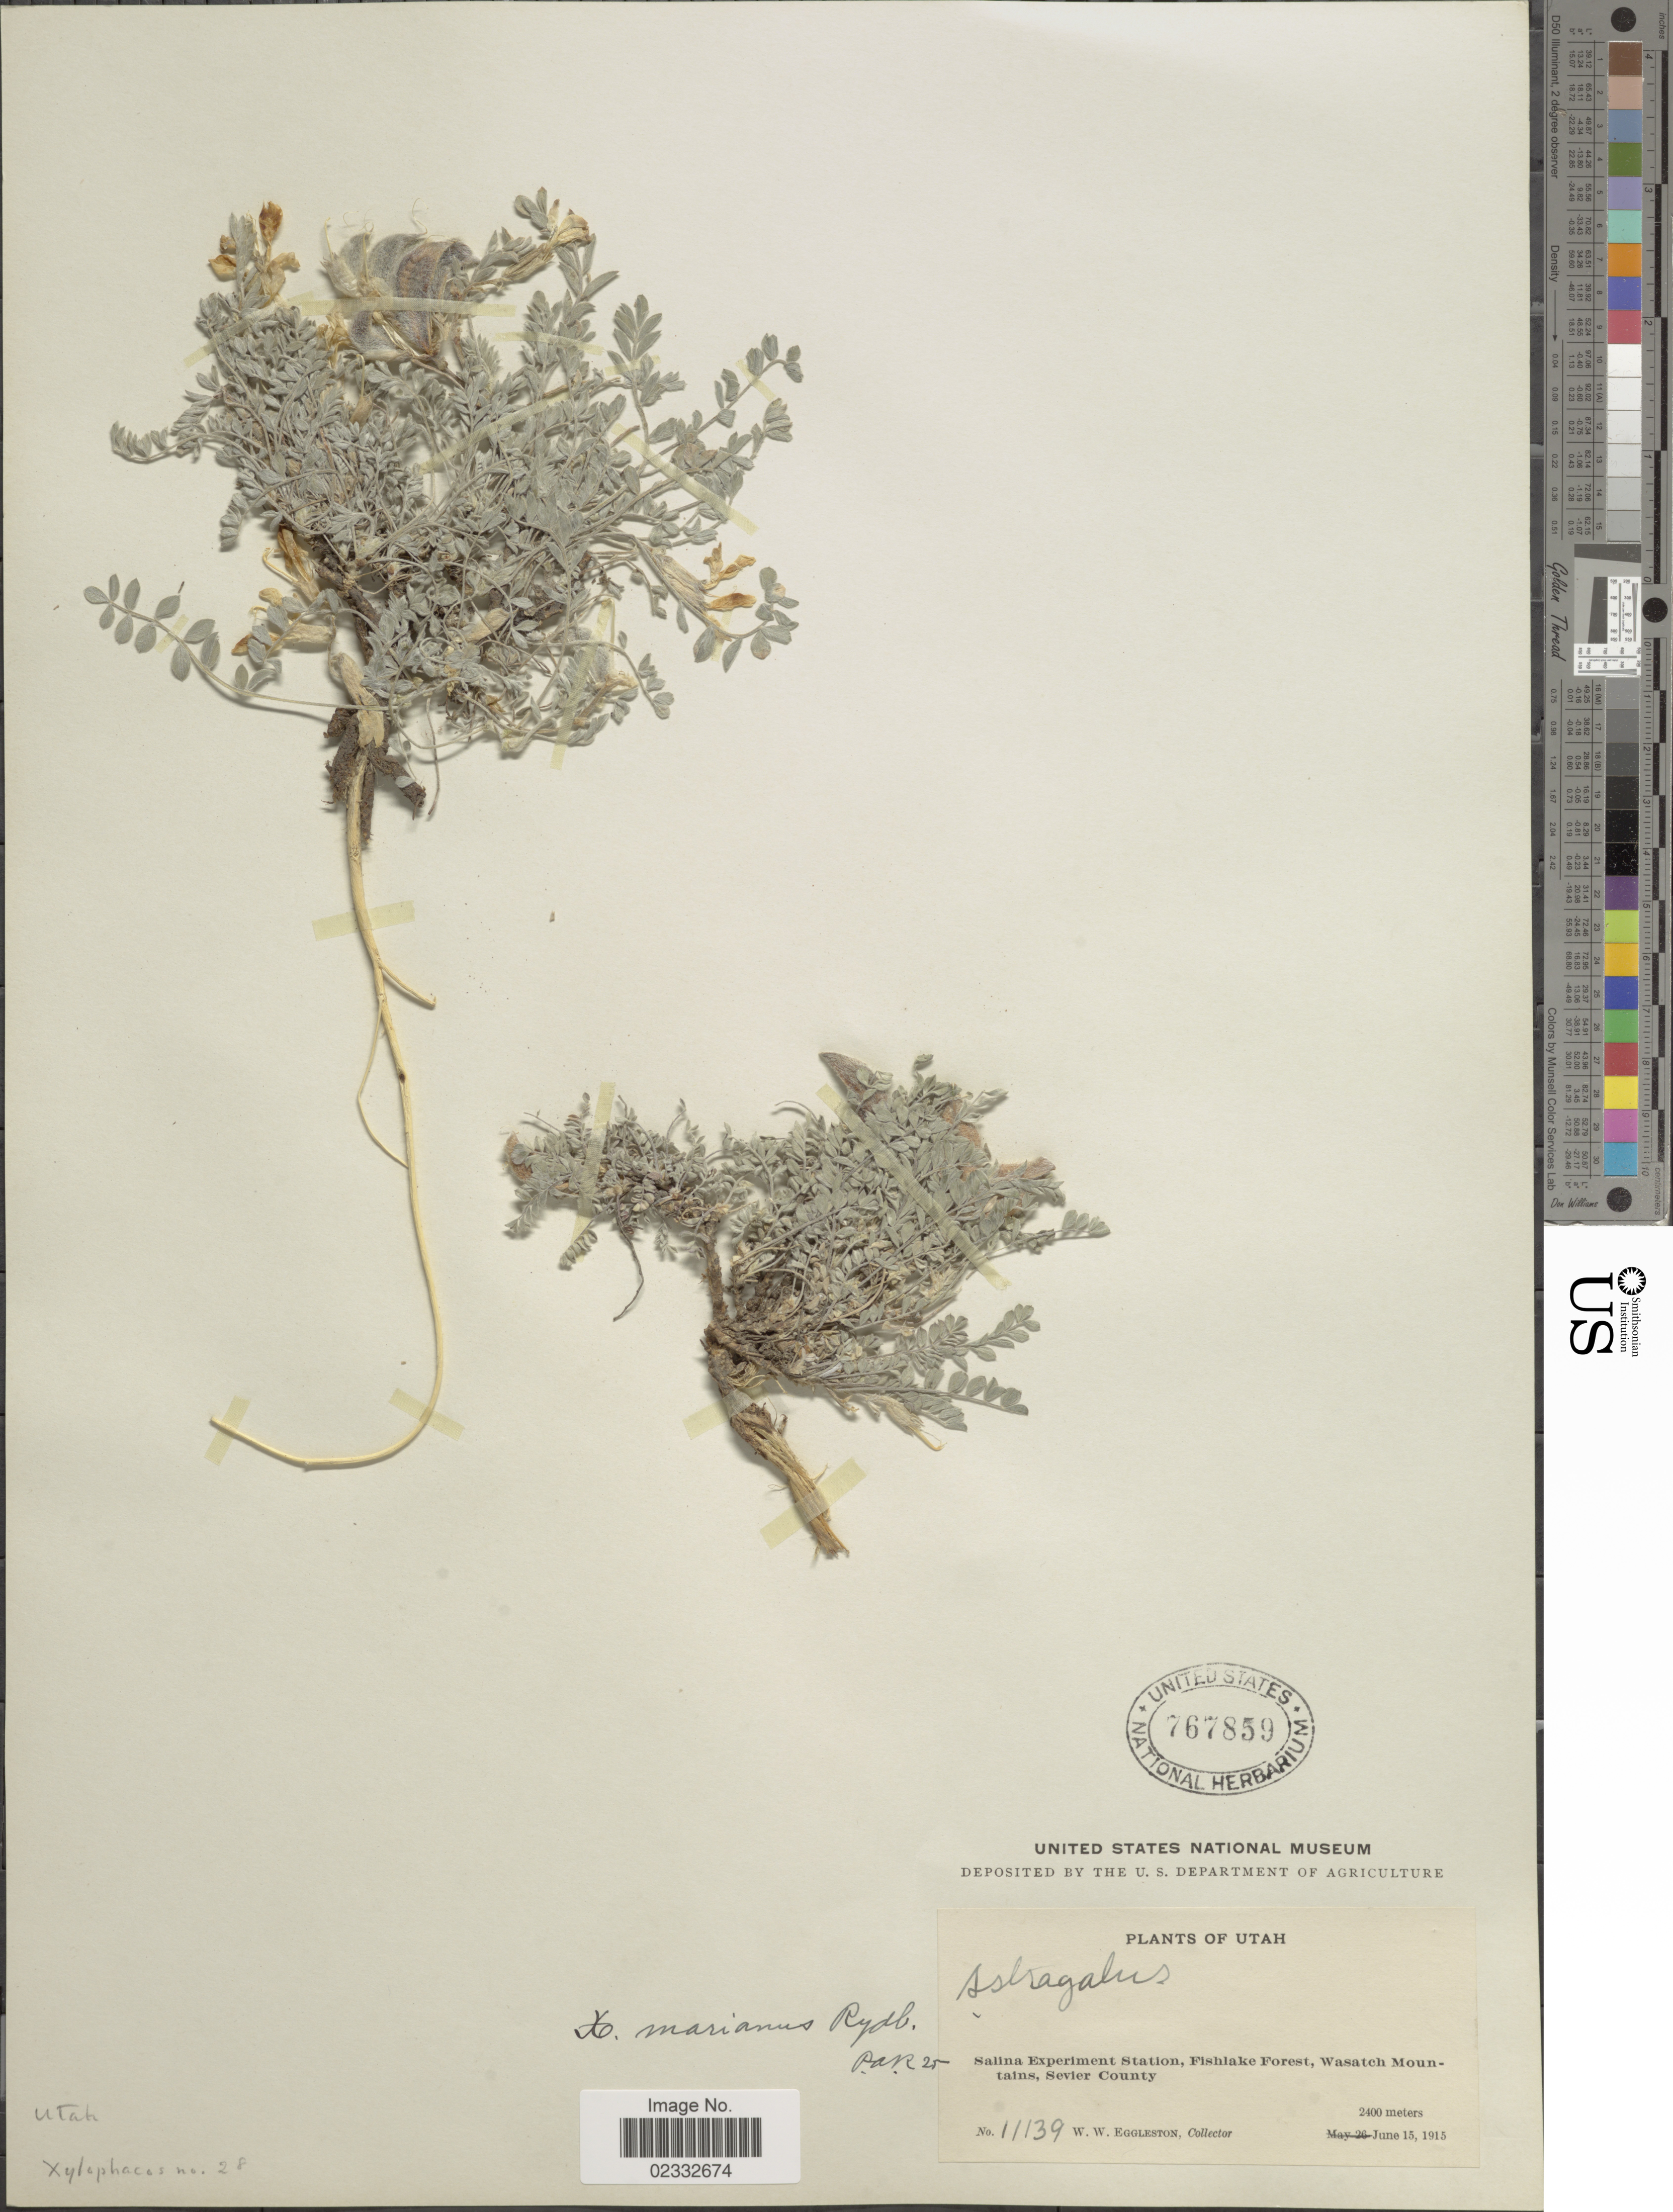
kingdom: Plantae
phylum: Tracheophyta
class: Magnoliopsida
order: Fabales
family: Fabaceae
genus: Astragalus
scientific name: Astragalus marianus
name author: Huber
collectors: W. W. Eggleston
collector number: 11139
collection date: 1915-06-15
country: United States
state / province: Utah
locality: Salina Experiment Station, Fishlake Forest, Wasatch Mountains, Sevier County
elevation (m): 2400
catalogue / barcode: US 767859